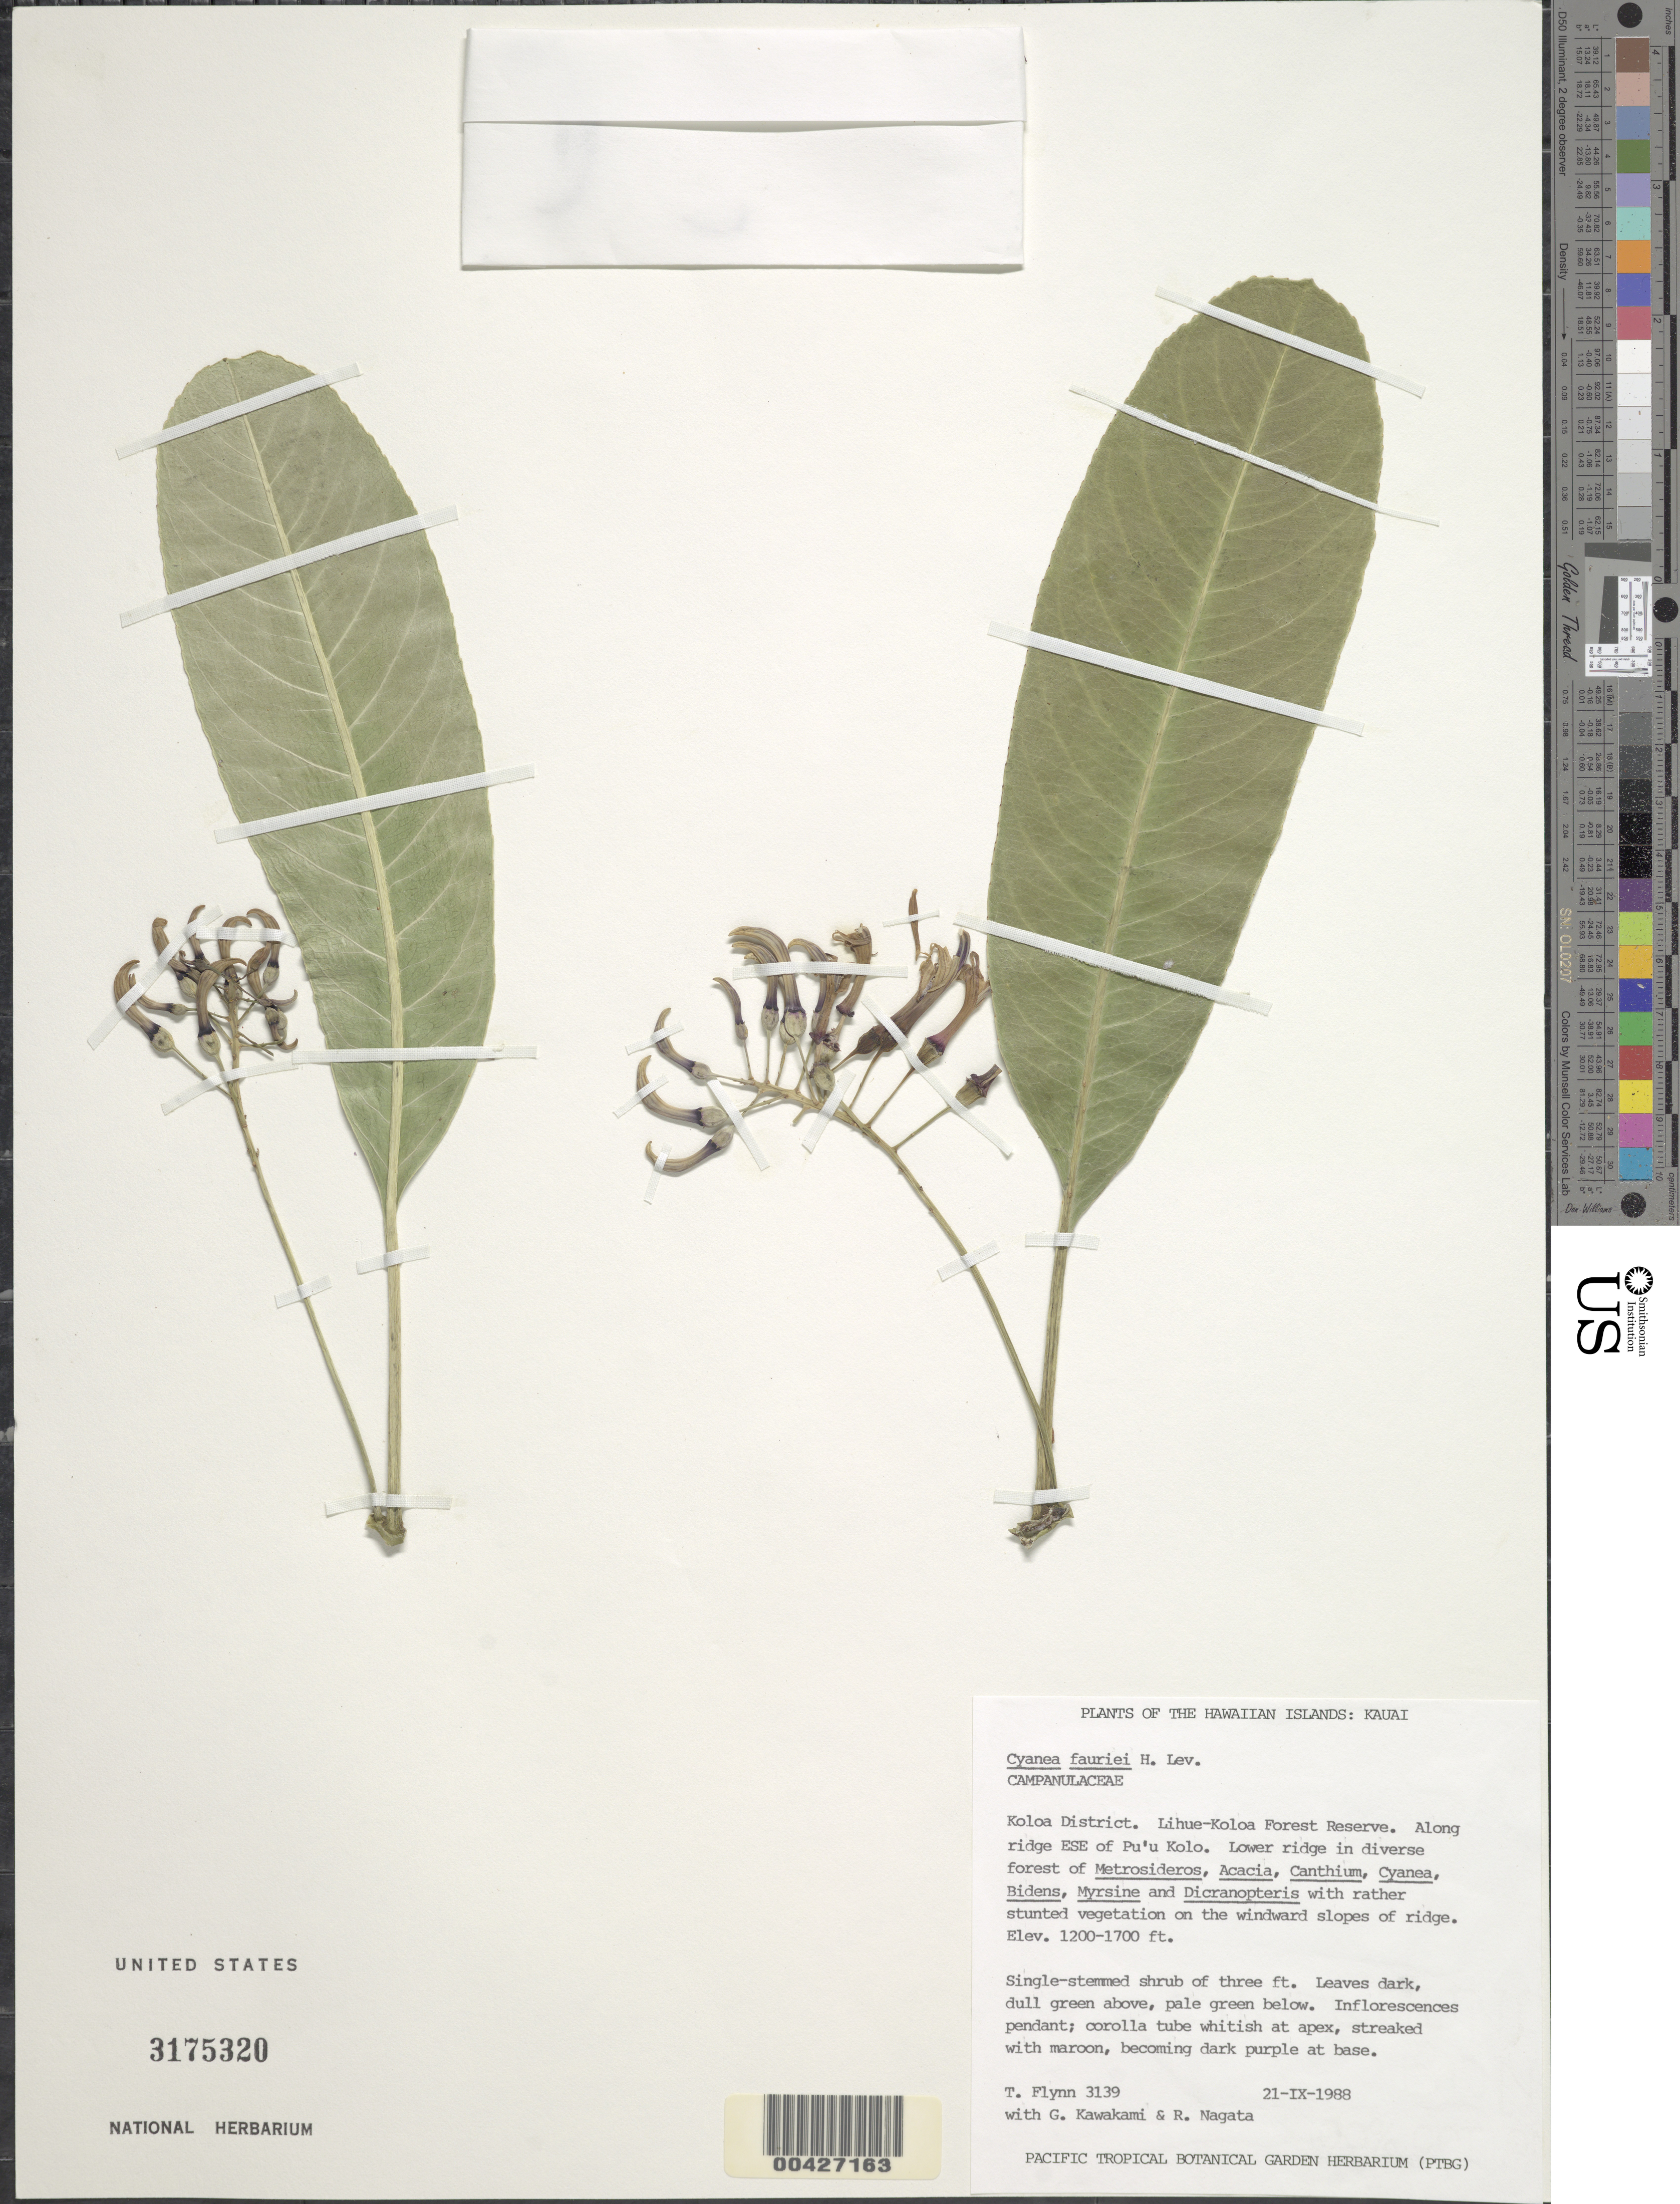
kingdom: Plantae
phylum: Tracheophyta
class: Magnoliopsida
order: Asterales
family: Campanulaceae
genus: Cyanea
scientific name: Cyanea coriacea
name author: (A. Gray) Hillebr.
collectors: T. W. Flynn, G. Kawakami & R. Nagata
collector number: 3139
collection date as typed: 21 Sep 1988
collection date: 1988-09-21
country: United States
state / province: Hawaii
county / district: Kauai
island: Kaua'i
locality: Koloa District, Lihue-Koloa Forest Reserve, along ridge ESE of Pu'u Kolo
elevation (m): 366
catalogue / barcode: US 3175320